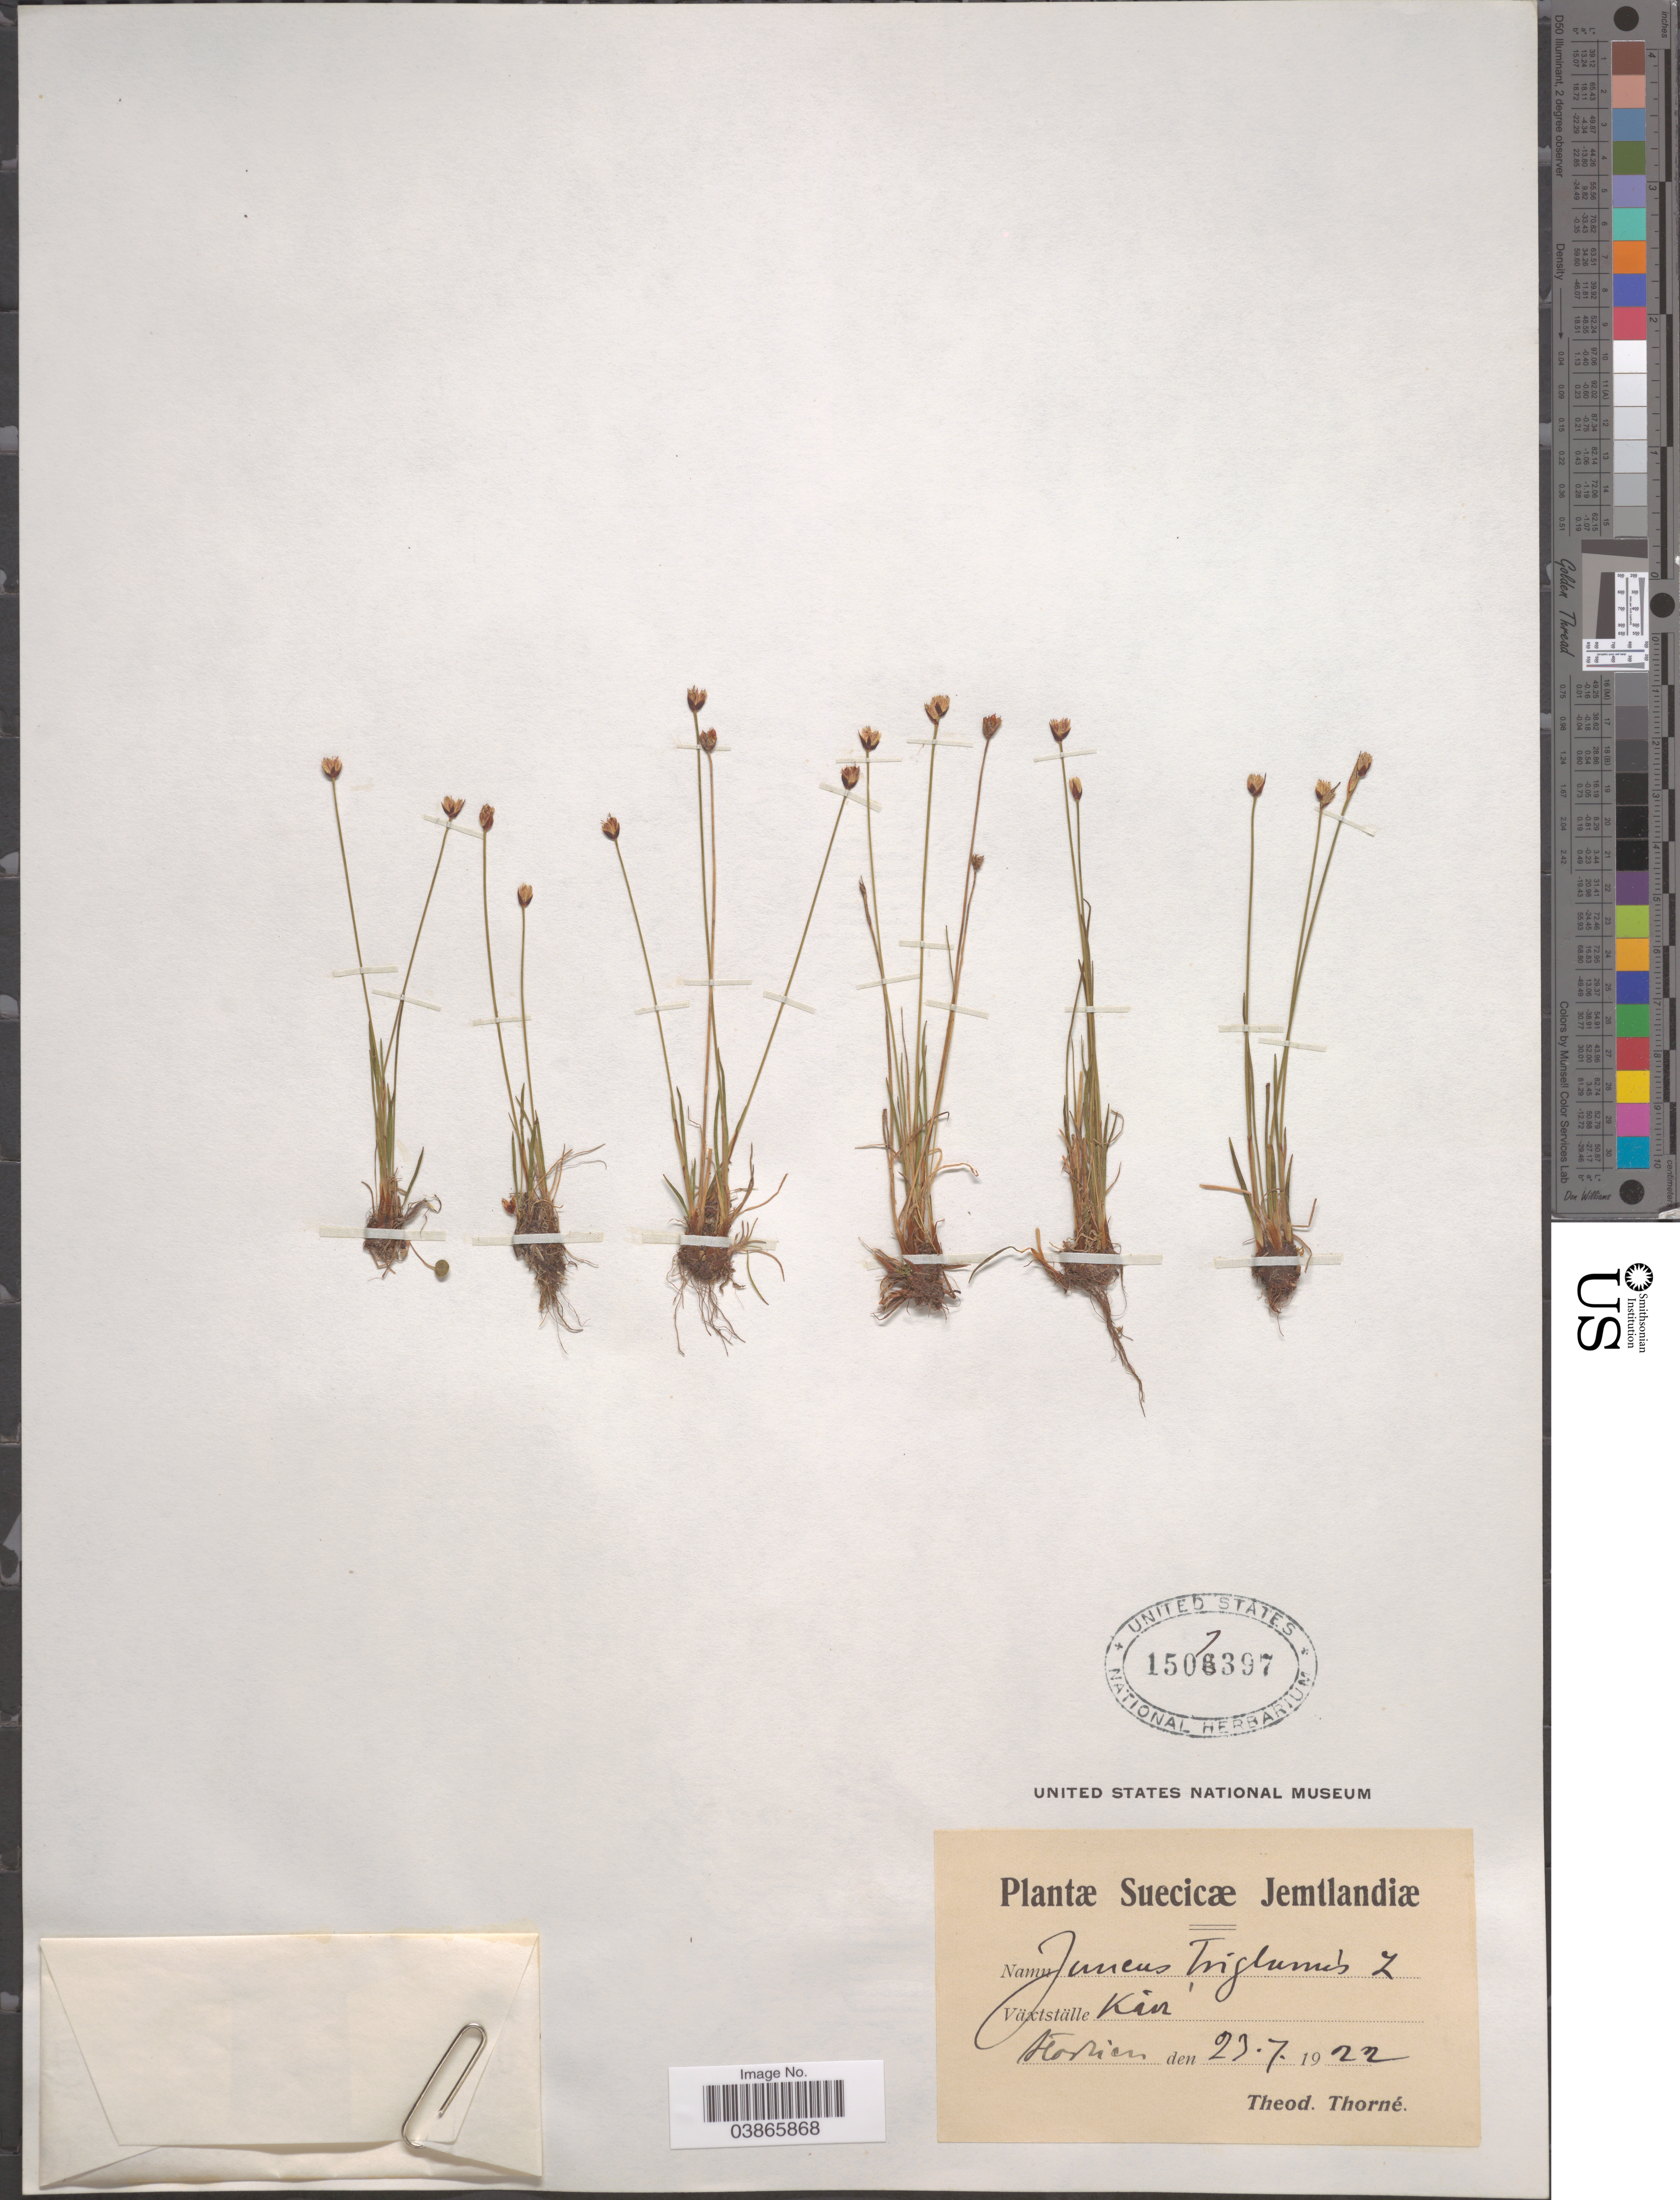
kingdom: Plantae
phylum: Tracheophyta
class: Liliopsida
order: Poales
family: Juncaceae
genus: Juncus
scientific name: Juncus triglumis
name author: L.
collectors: T. Thorné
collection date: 1922-07-23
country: Sweden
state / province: Jämtland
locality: Suecicæ Jemtlandiæ. Kàrr.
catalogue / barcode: US 1507397